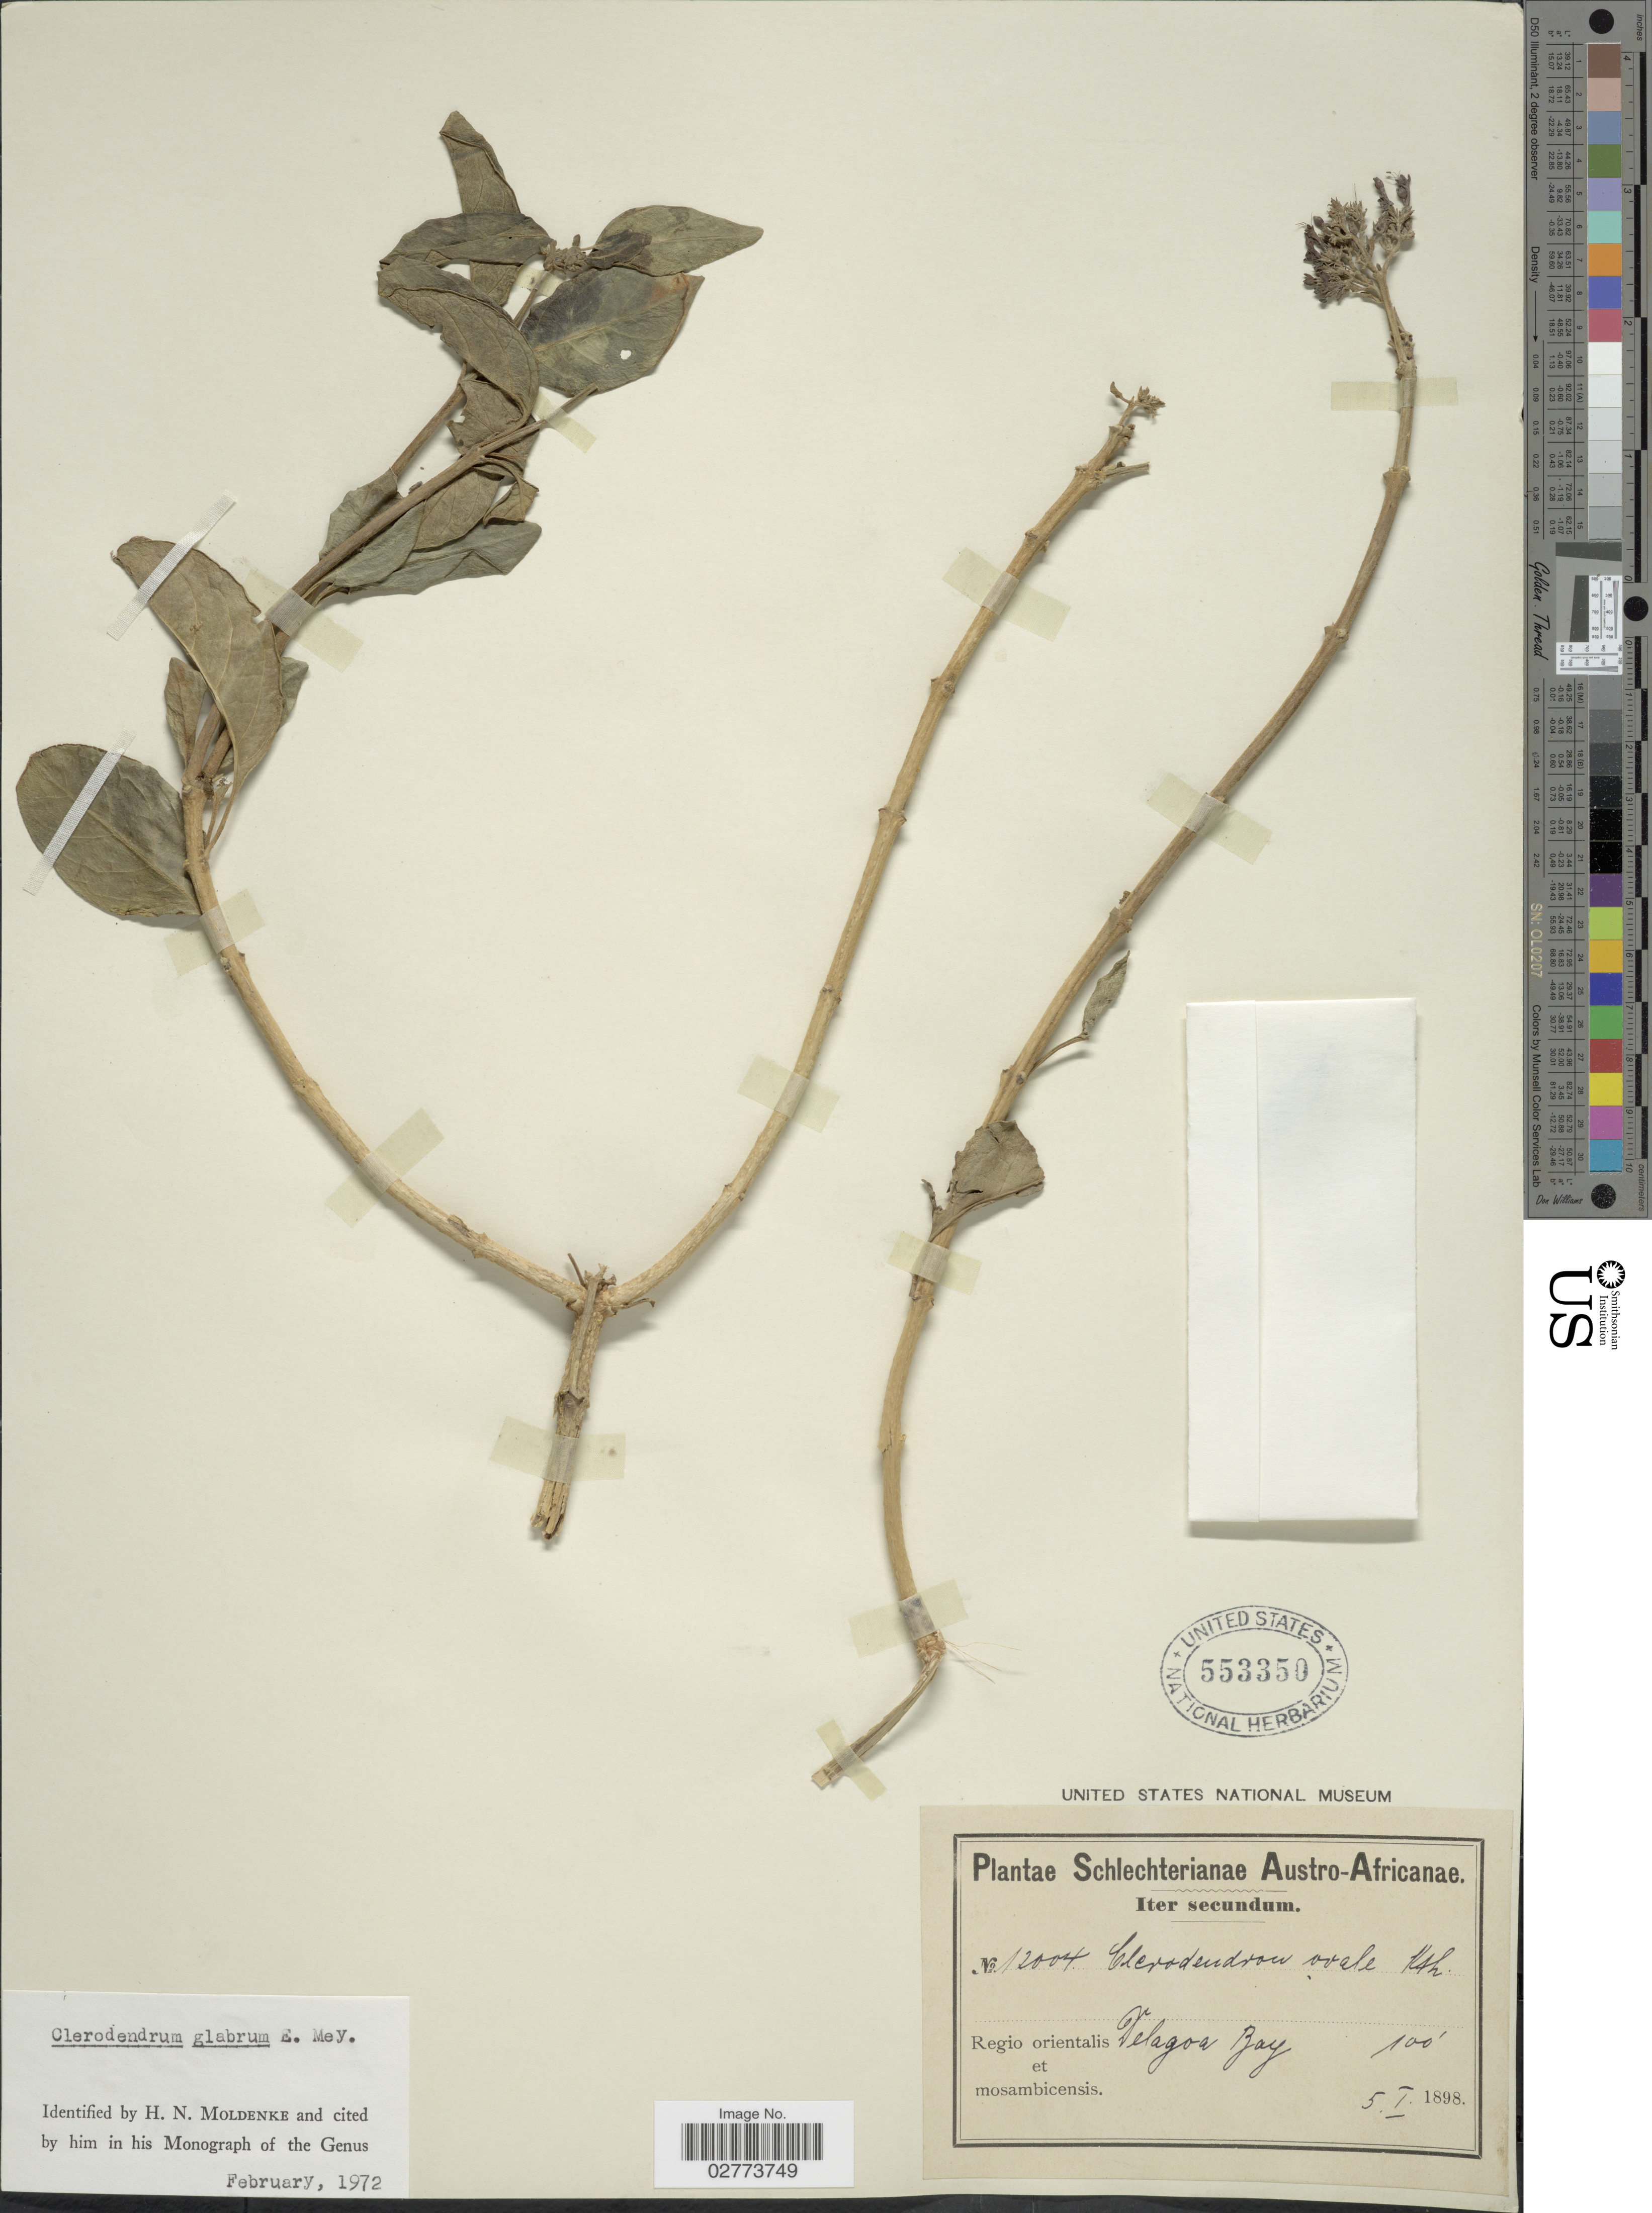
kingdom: Plantae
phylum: Tracheophyta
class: Magnoliopsida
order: Lamiales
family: Lamiaceae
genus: Clerodendrum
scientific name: Clerodendrum glabrum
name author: E. Mey.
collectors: Schlechter, --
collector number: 12004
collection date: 1898-01-05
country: Mozambique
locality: Regio orientalis et mosambicensis, Delagoa Bay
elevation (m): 30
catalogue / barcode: US 553350